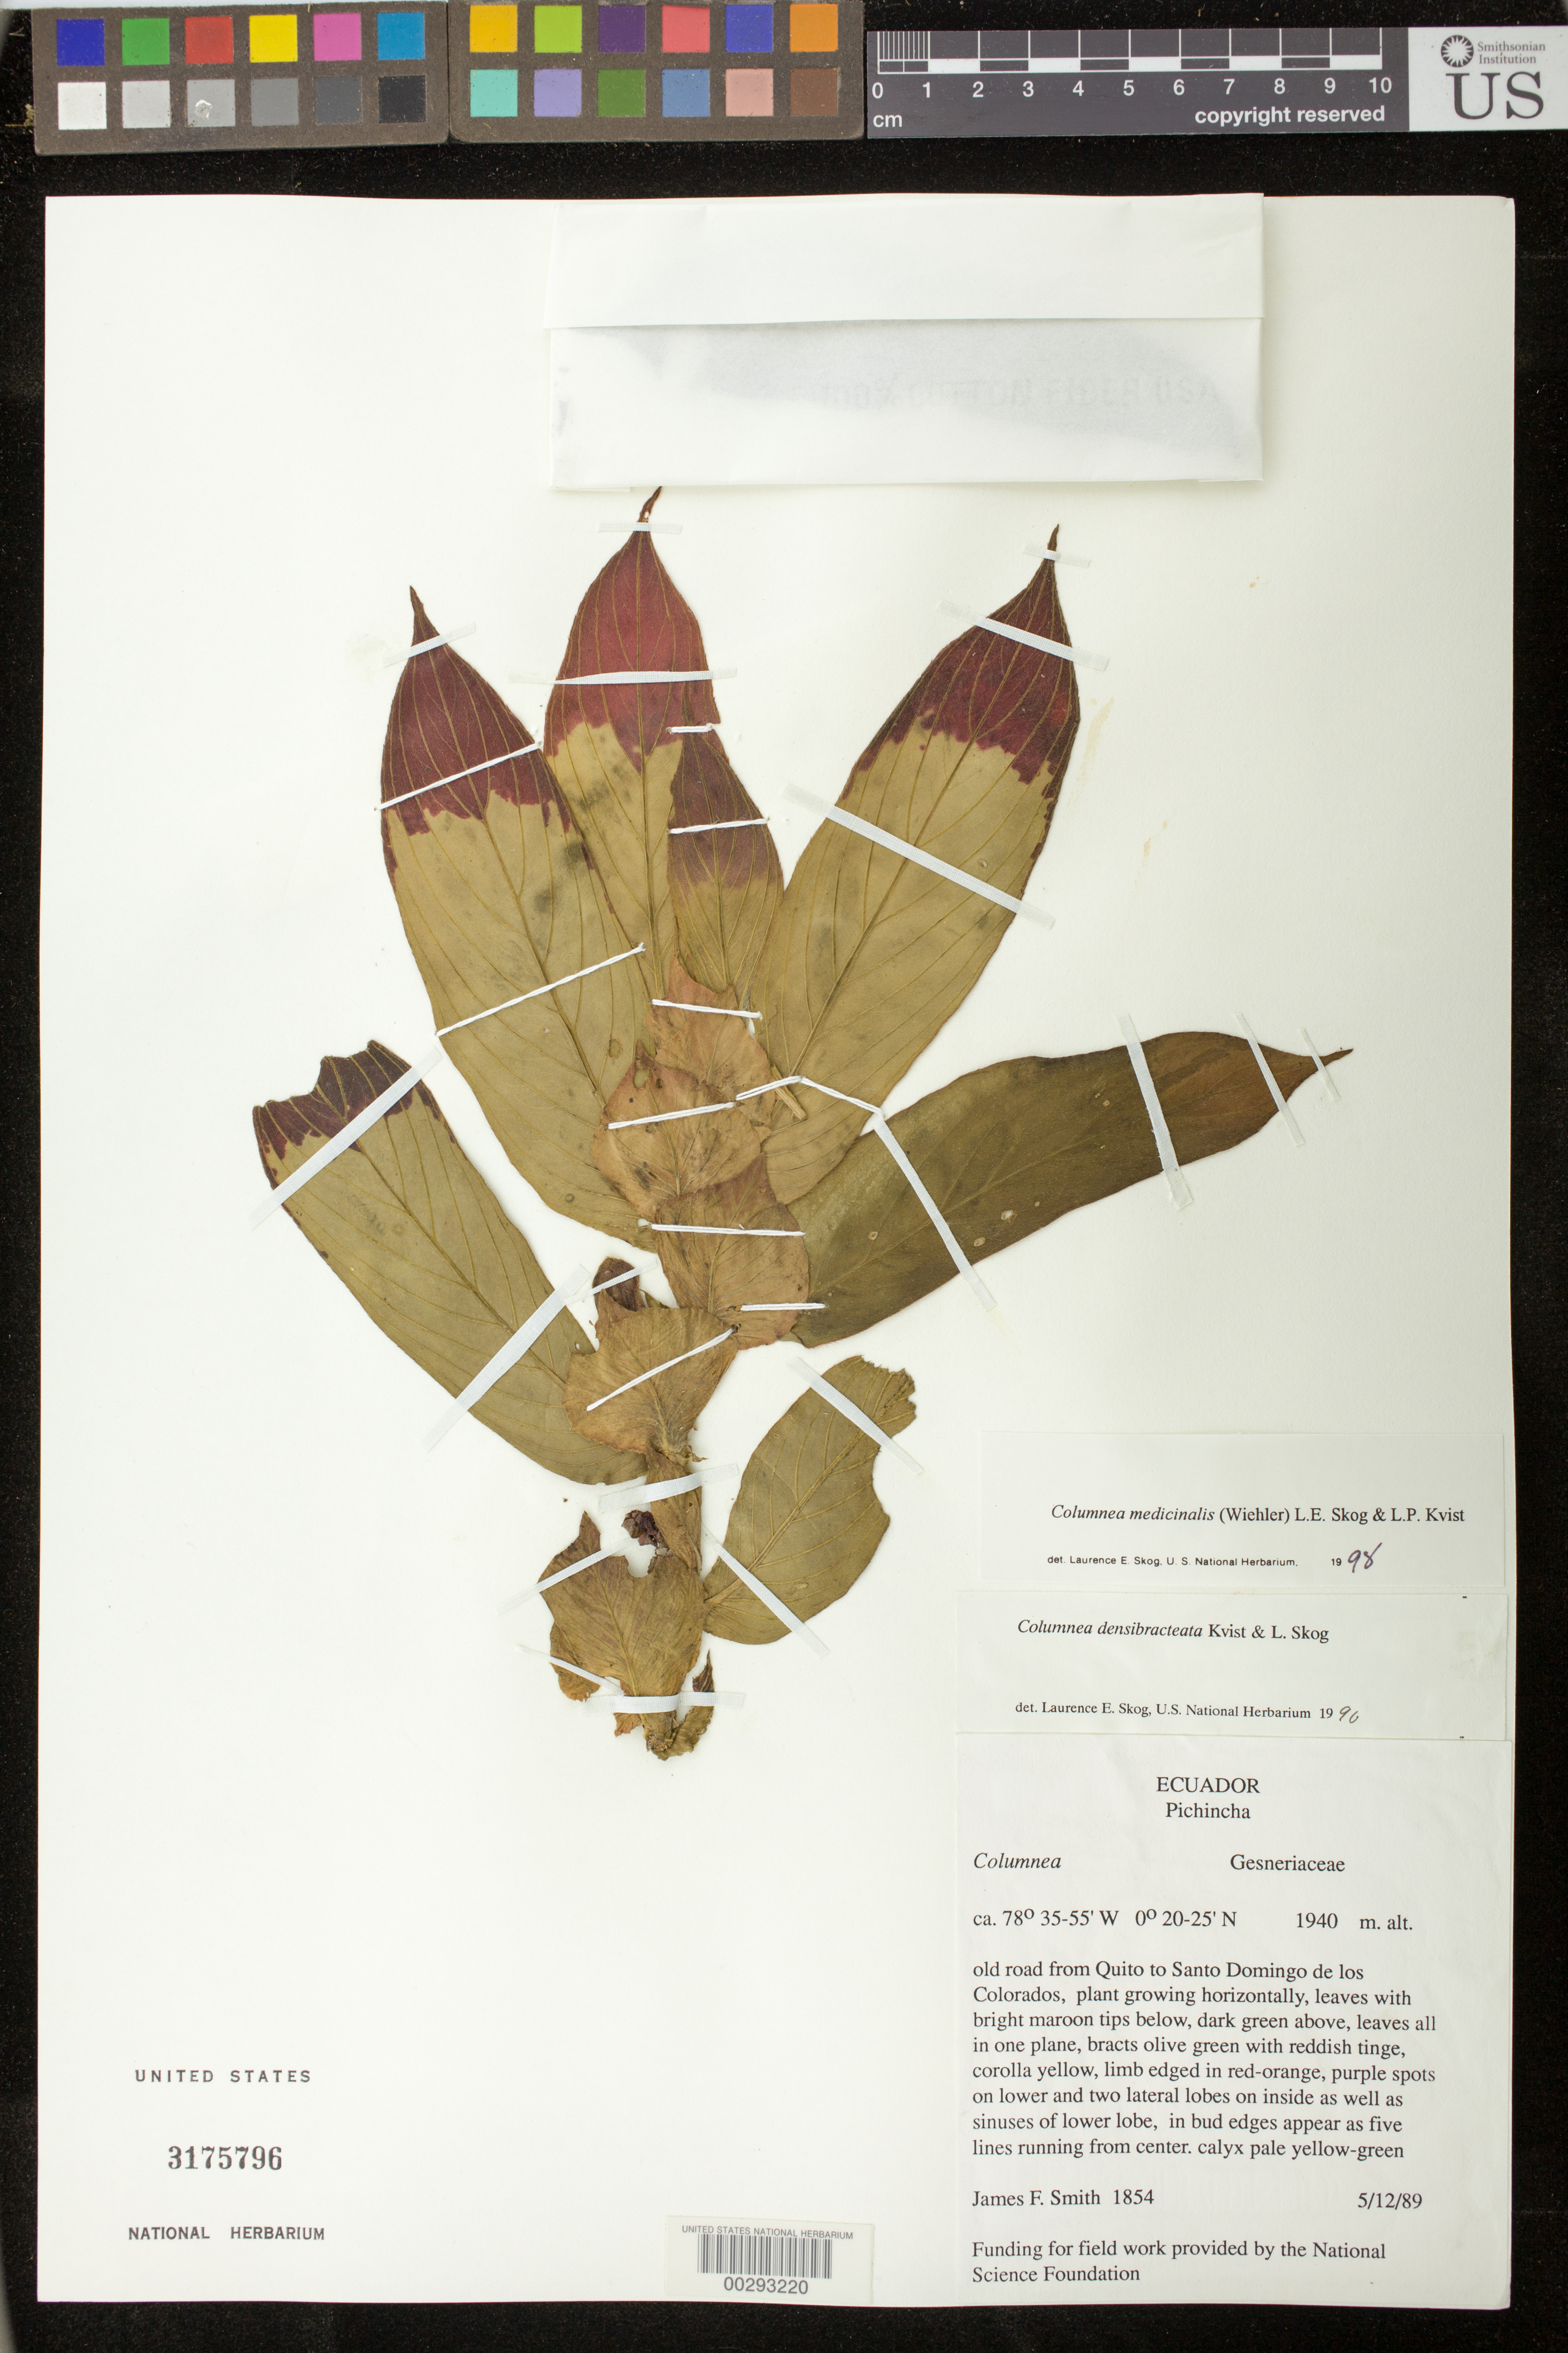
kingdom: Plantae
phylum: Tracheophyta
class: Magnoliopsida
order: Lamiales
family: Gesneriaceae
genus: Columnea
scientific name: Columnea medicinalis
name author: (Wiehler) L.E. Skog & L.P. Kvist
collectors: J. Smith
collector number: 1854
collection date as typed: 12 May 1989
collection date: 1989-05-12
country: Ecuador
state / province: Pichincha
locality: From Quito to Santo Domingo de los Colorados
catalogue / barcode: US 3175796